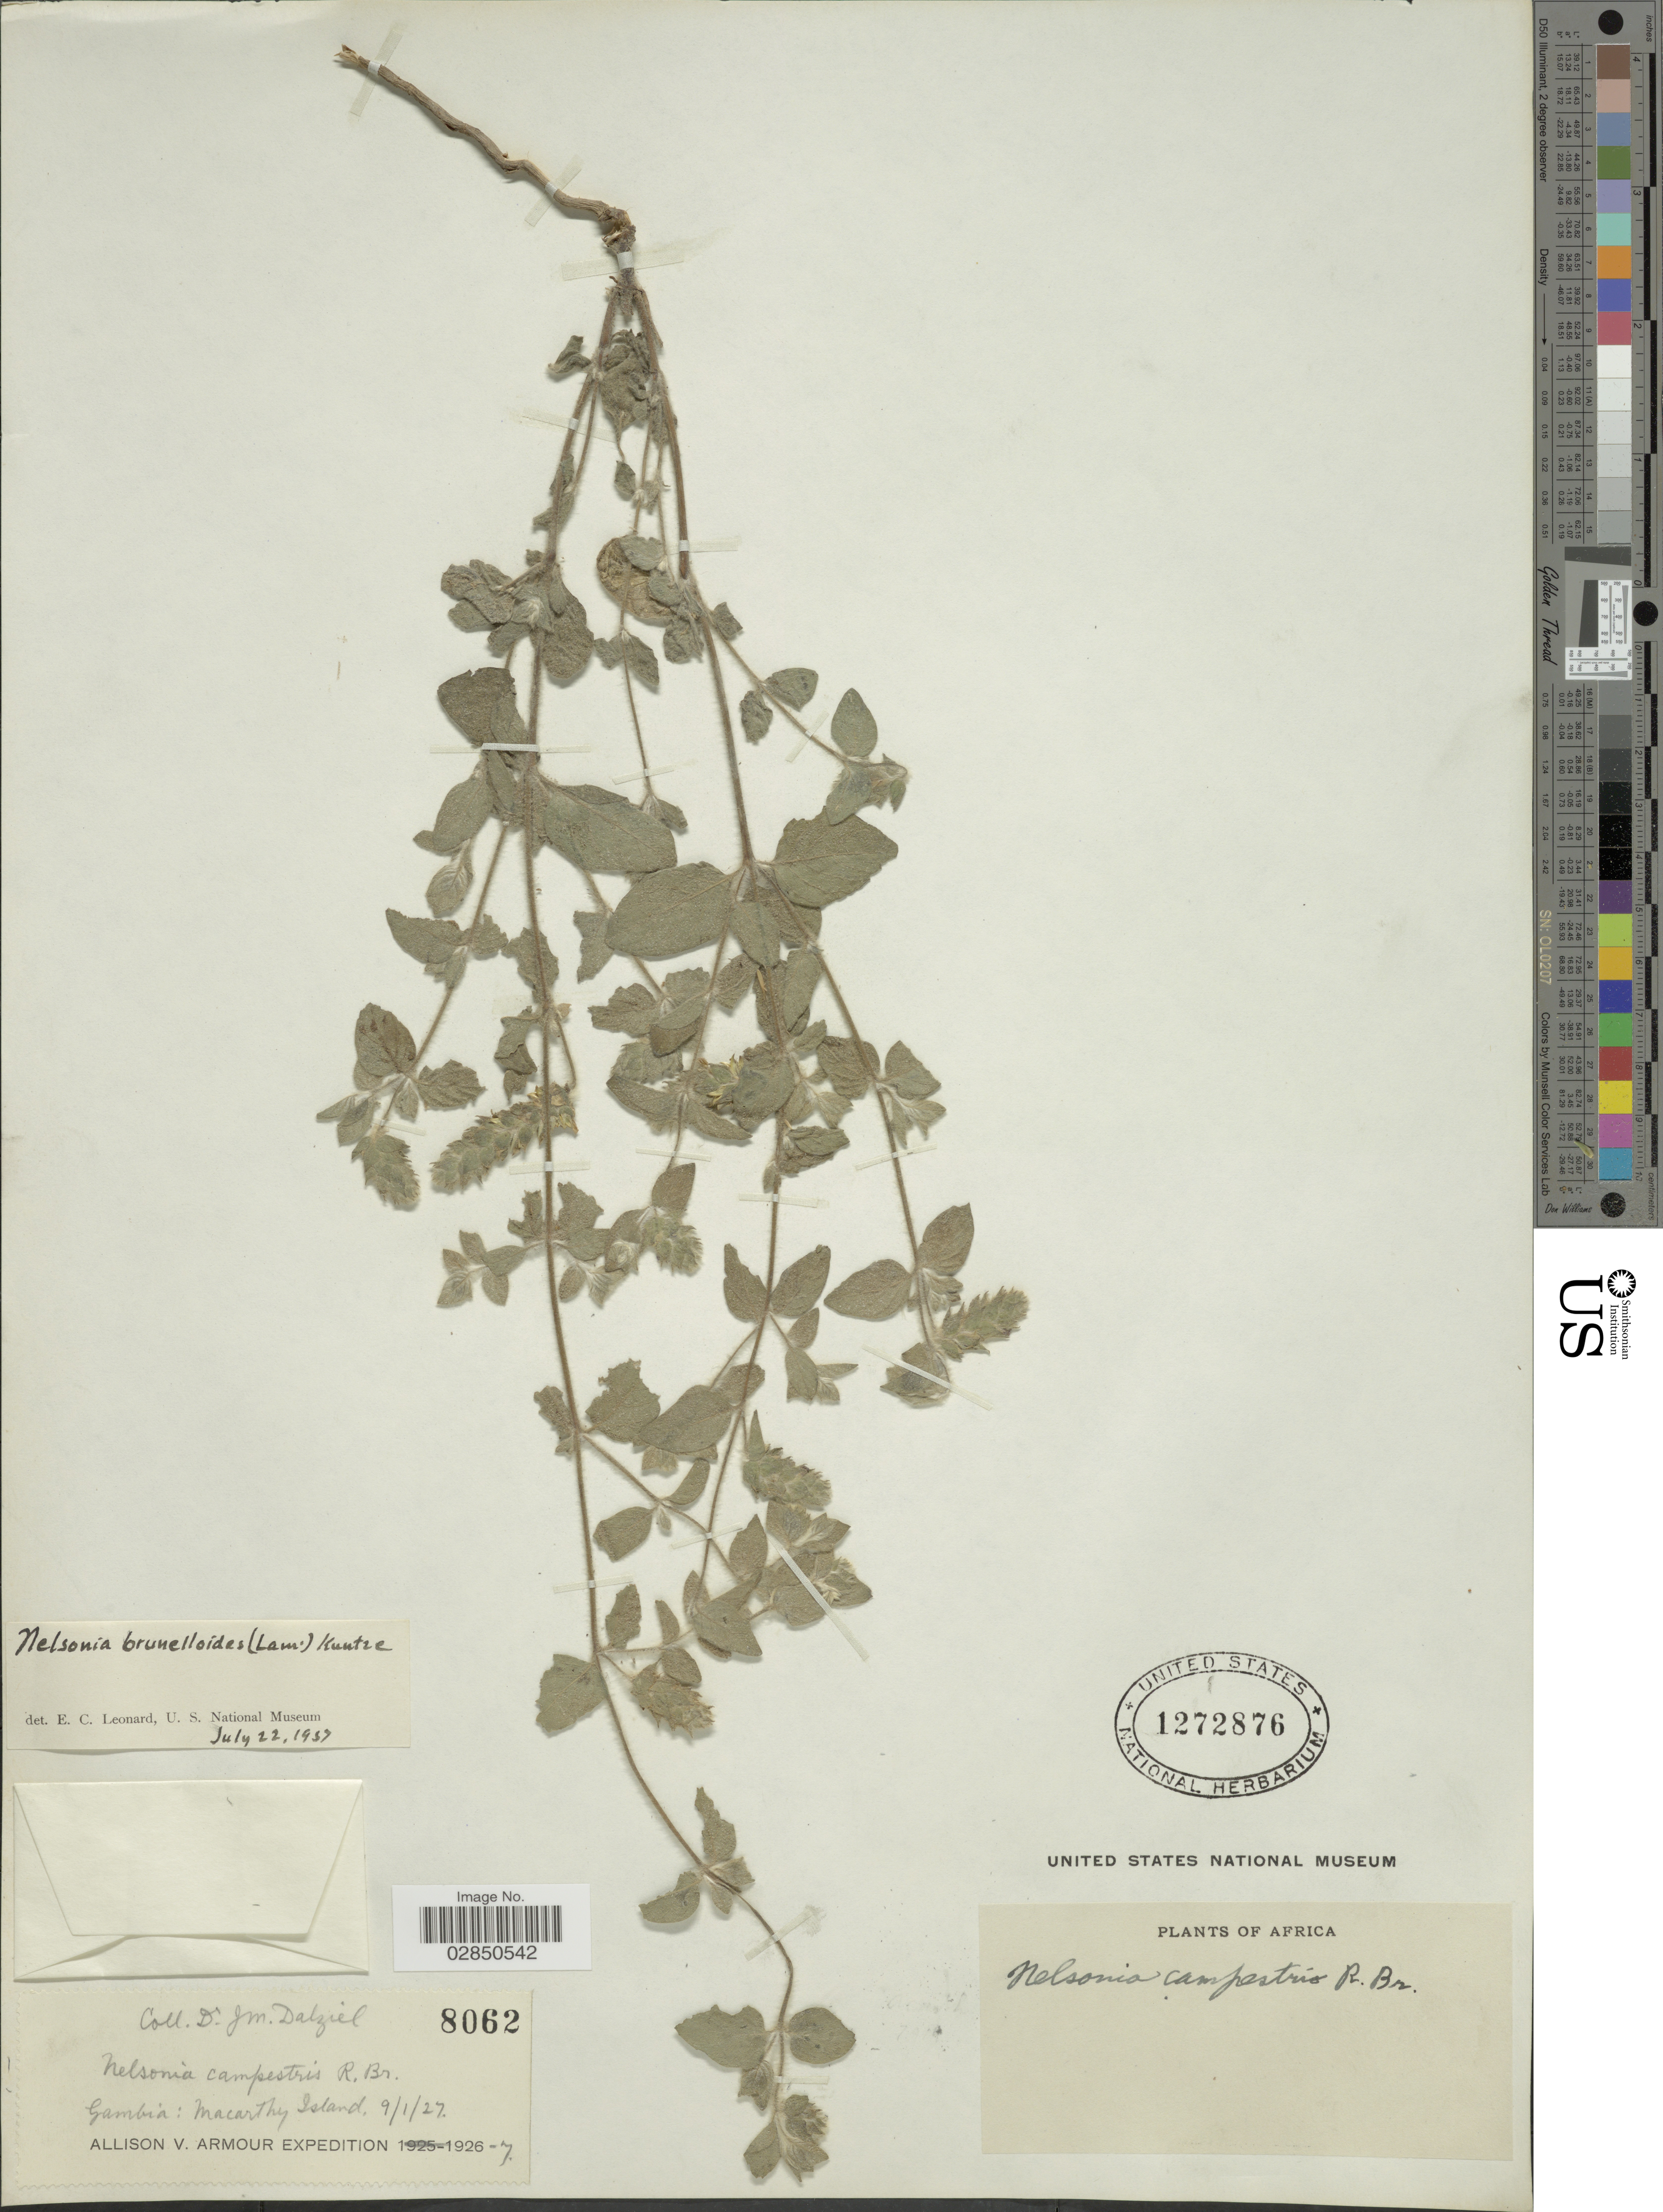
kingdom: Plantae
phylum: Tracheophyta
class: Magnoliopsida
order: Lamiales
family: Acanthaceae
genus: Nelsonia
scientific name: Nelsonia canescens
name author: (Lam.) Spreng.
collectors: J. Dalziel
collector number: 8062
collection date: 1927-01-09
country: Gambia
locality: Gambia: Macarthy Island.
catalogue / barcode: US 1272876